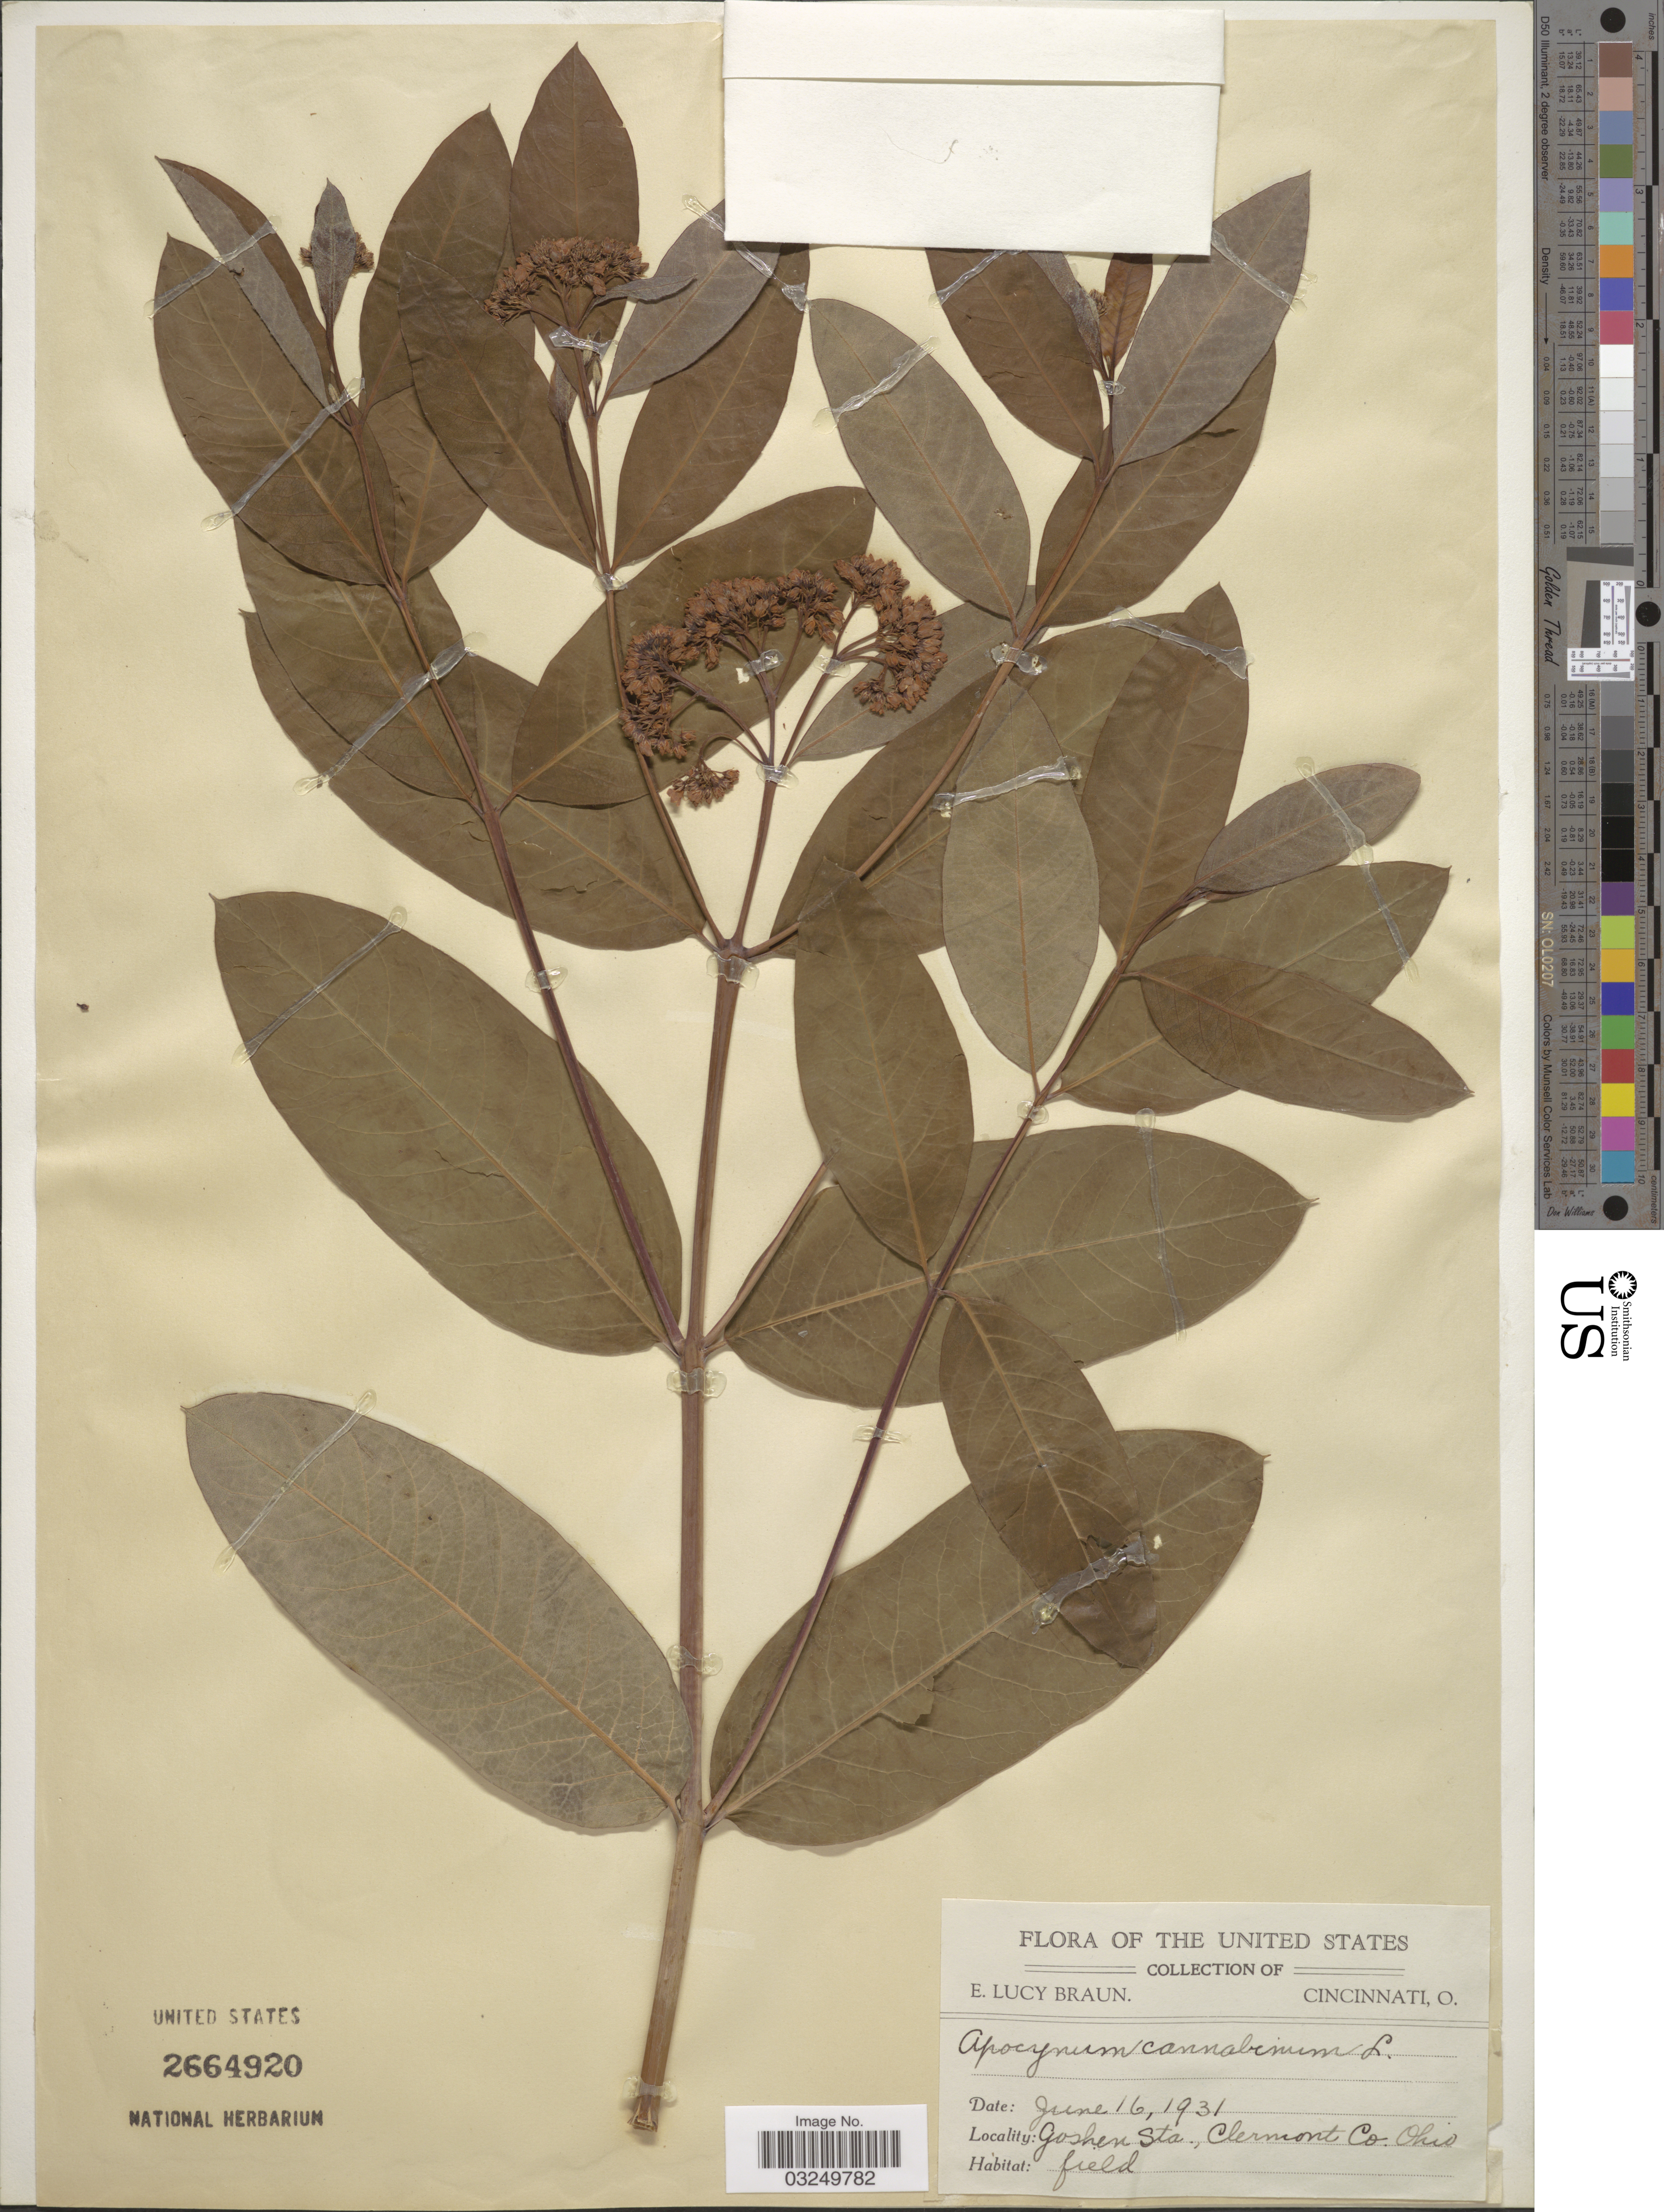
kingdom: Plantae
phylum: Tracheophyta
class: Magnoliopsida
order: Gentianales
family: Apocynaceae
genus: Apocynum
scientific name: Apocynum cannabinum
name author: L.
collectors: E. L. Braun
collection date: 1931-06-16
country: United States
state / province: Ohio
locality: Goshen Sta., Clermont Co.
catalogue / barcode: US 2664920